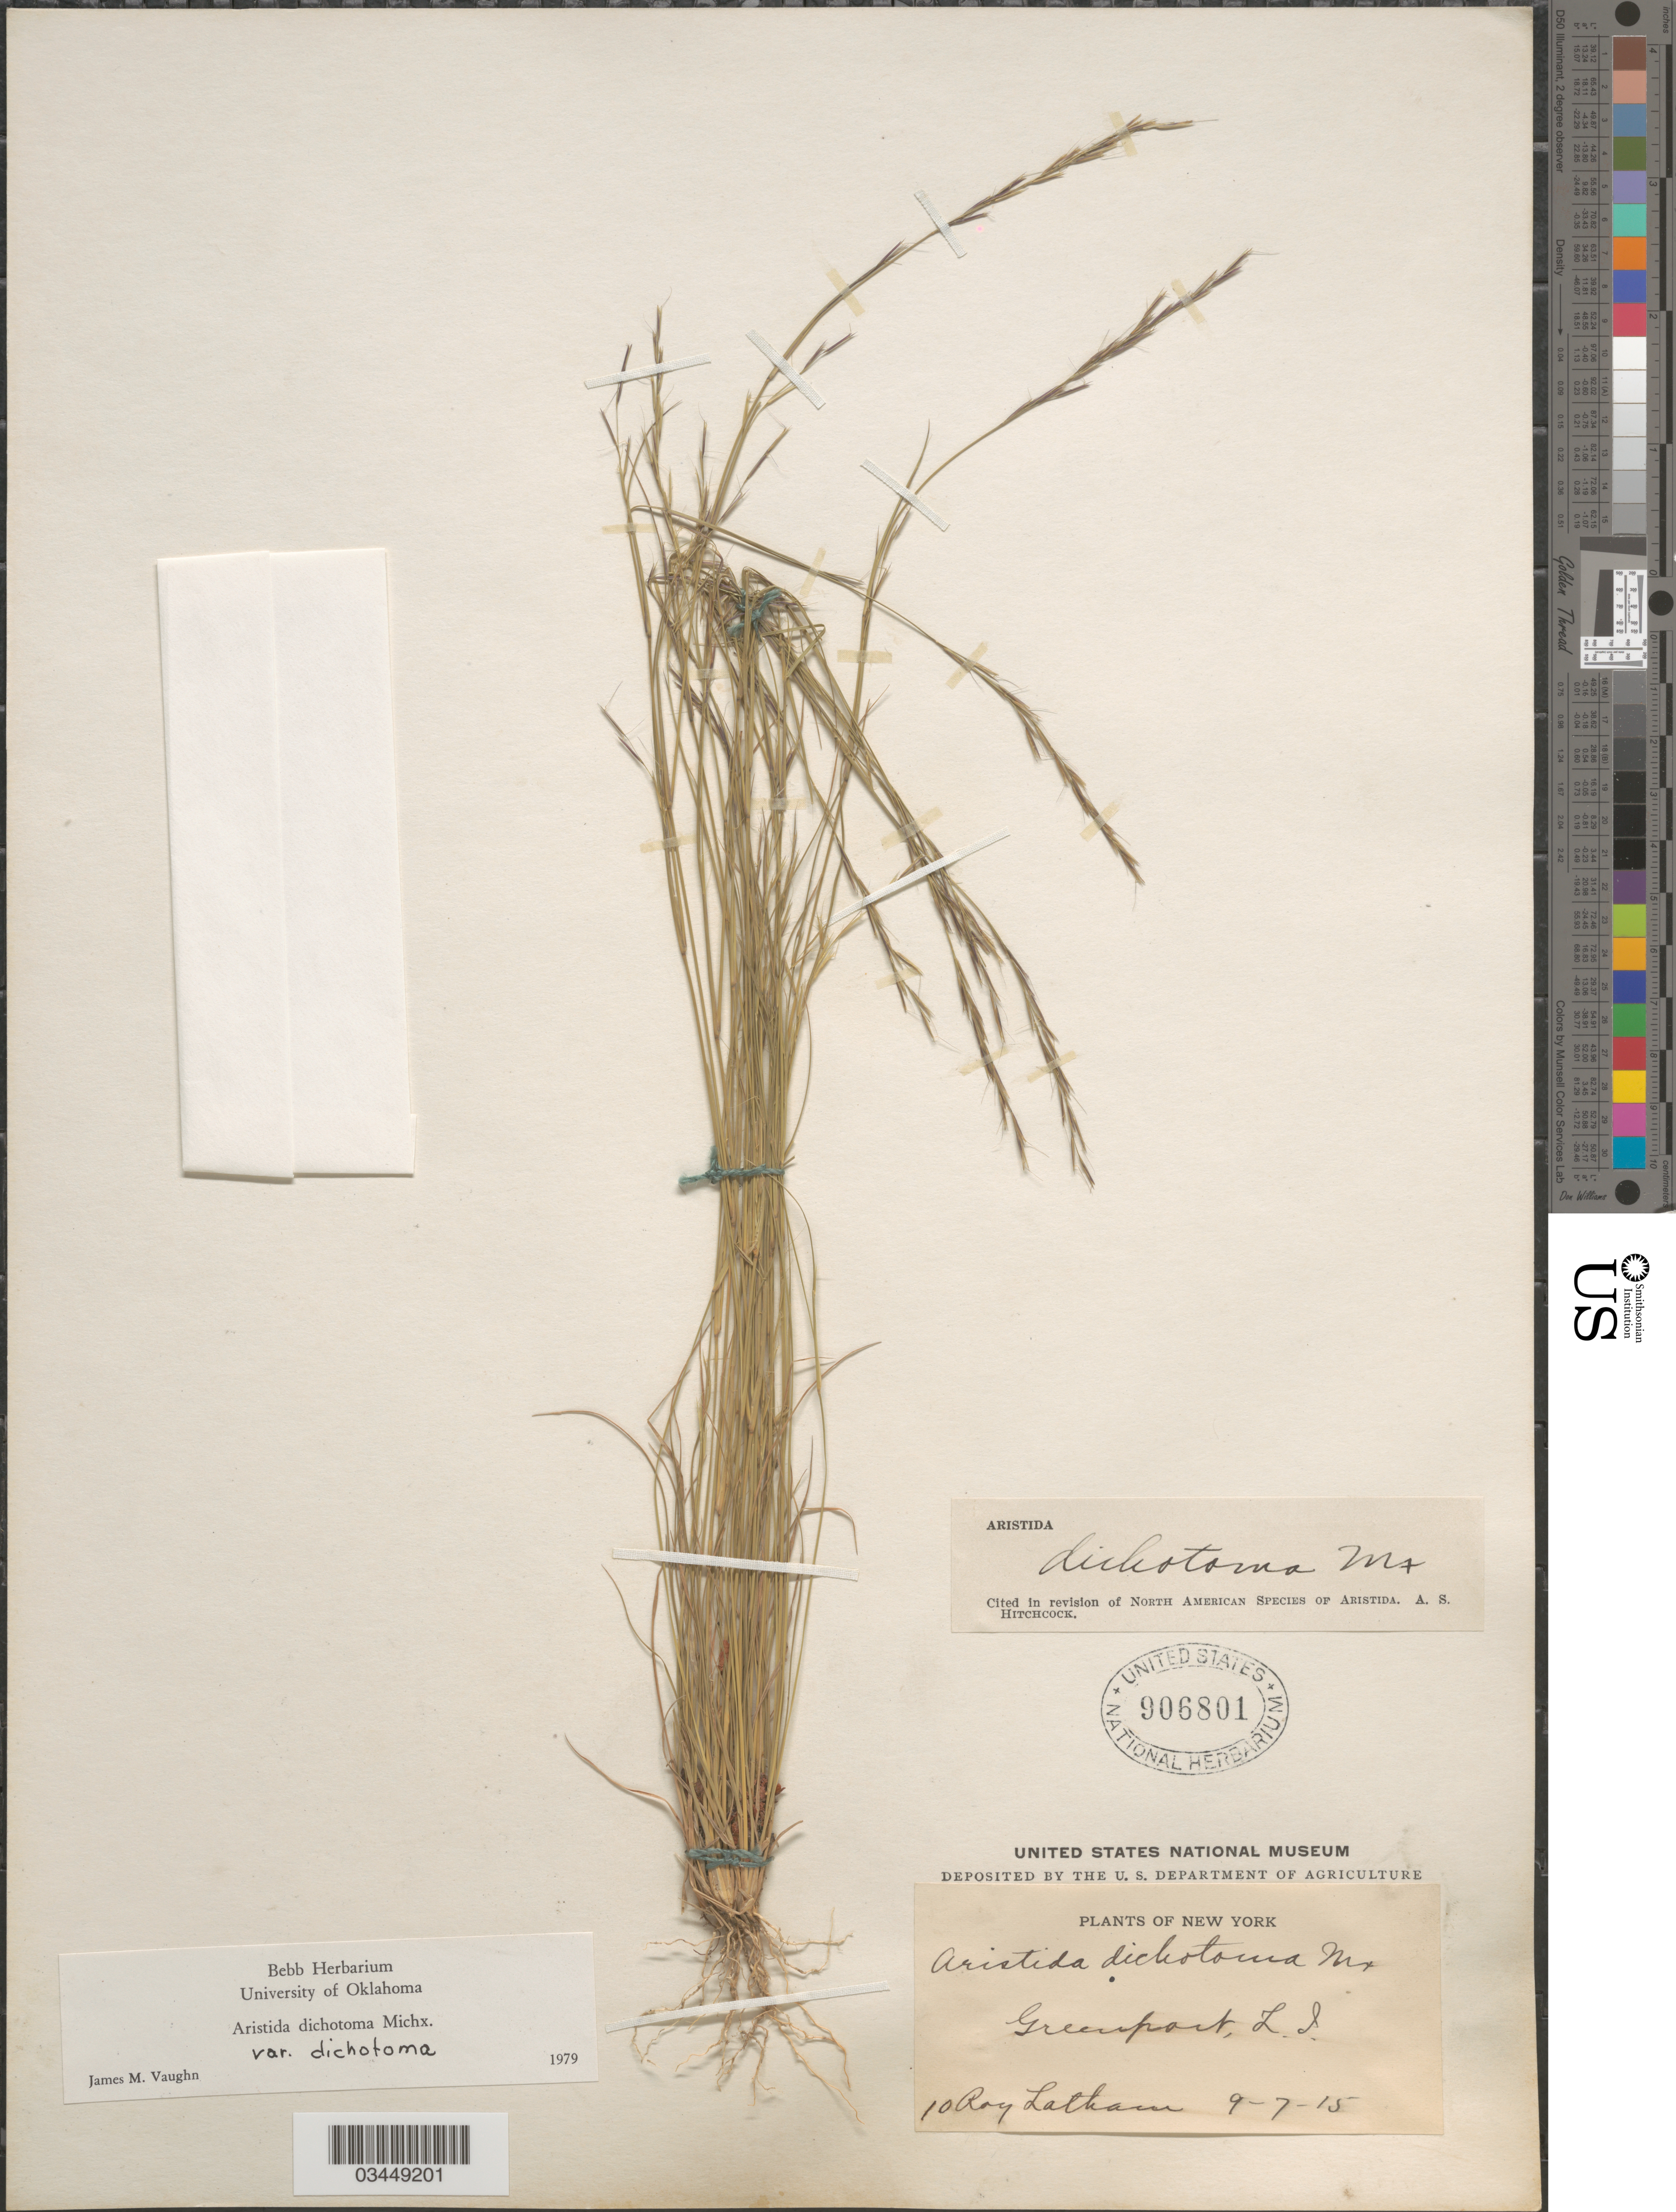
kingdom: Plantae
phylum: Tracheophyta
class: Liliopsida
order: Poales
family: Poaceae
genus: Aristida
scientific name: Aristida dichotoma var. dichotoma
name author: Michx.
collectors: R. Latham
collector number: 10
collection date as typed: Transcribed d/m/y: 7/9/15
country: United States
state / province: New York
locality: Greenport, L.I.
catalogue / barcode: US 906801